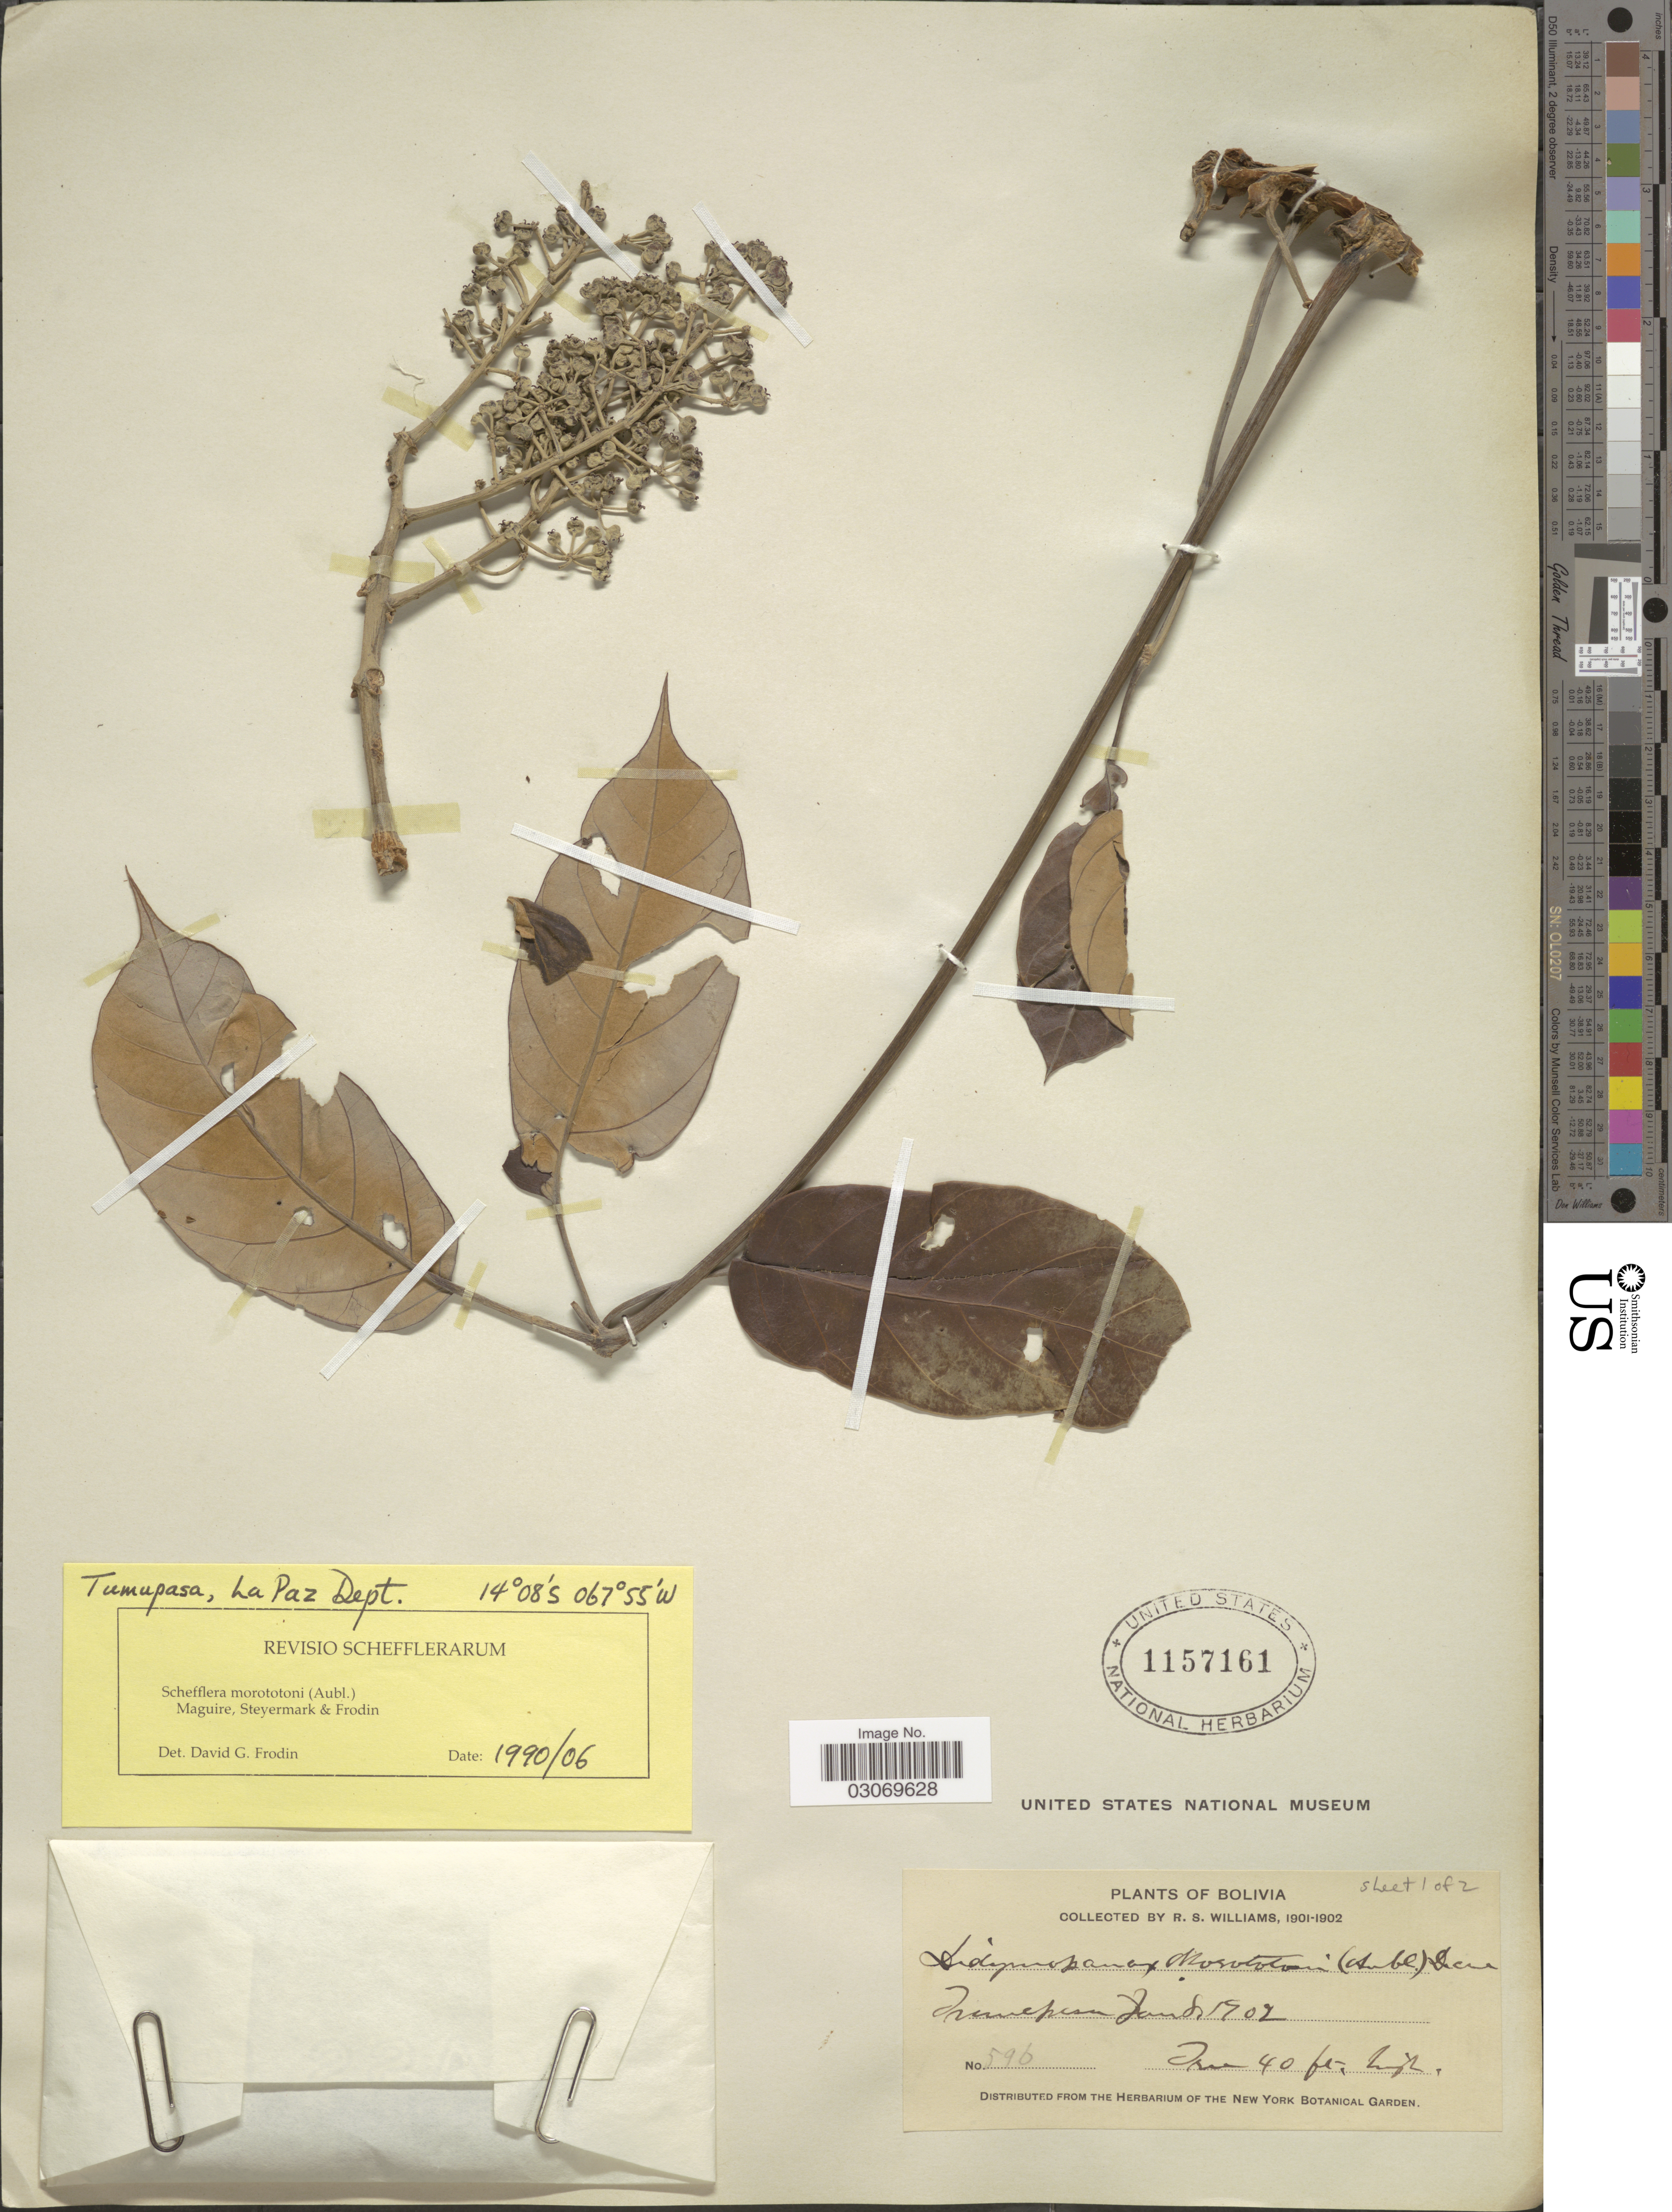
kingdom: Plantae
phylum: Tracheophyta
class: Magnoliopsida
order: Apiales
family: Araliaceae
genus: Schefflera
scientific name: Schefflera morototoni (Aubl.) Maguire, Steyerm. & Frodin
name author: (Aubl.) Maguire et al.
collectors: R. William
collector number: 596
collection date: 1902-01-08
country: Bolivia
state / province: La Paz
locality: Tumupasa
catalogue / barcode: US 1157161